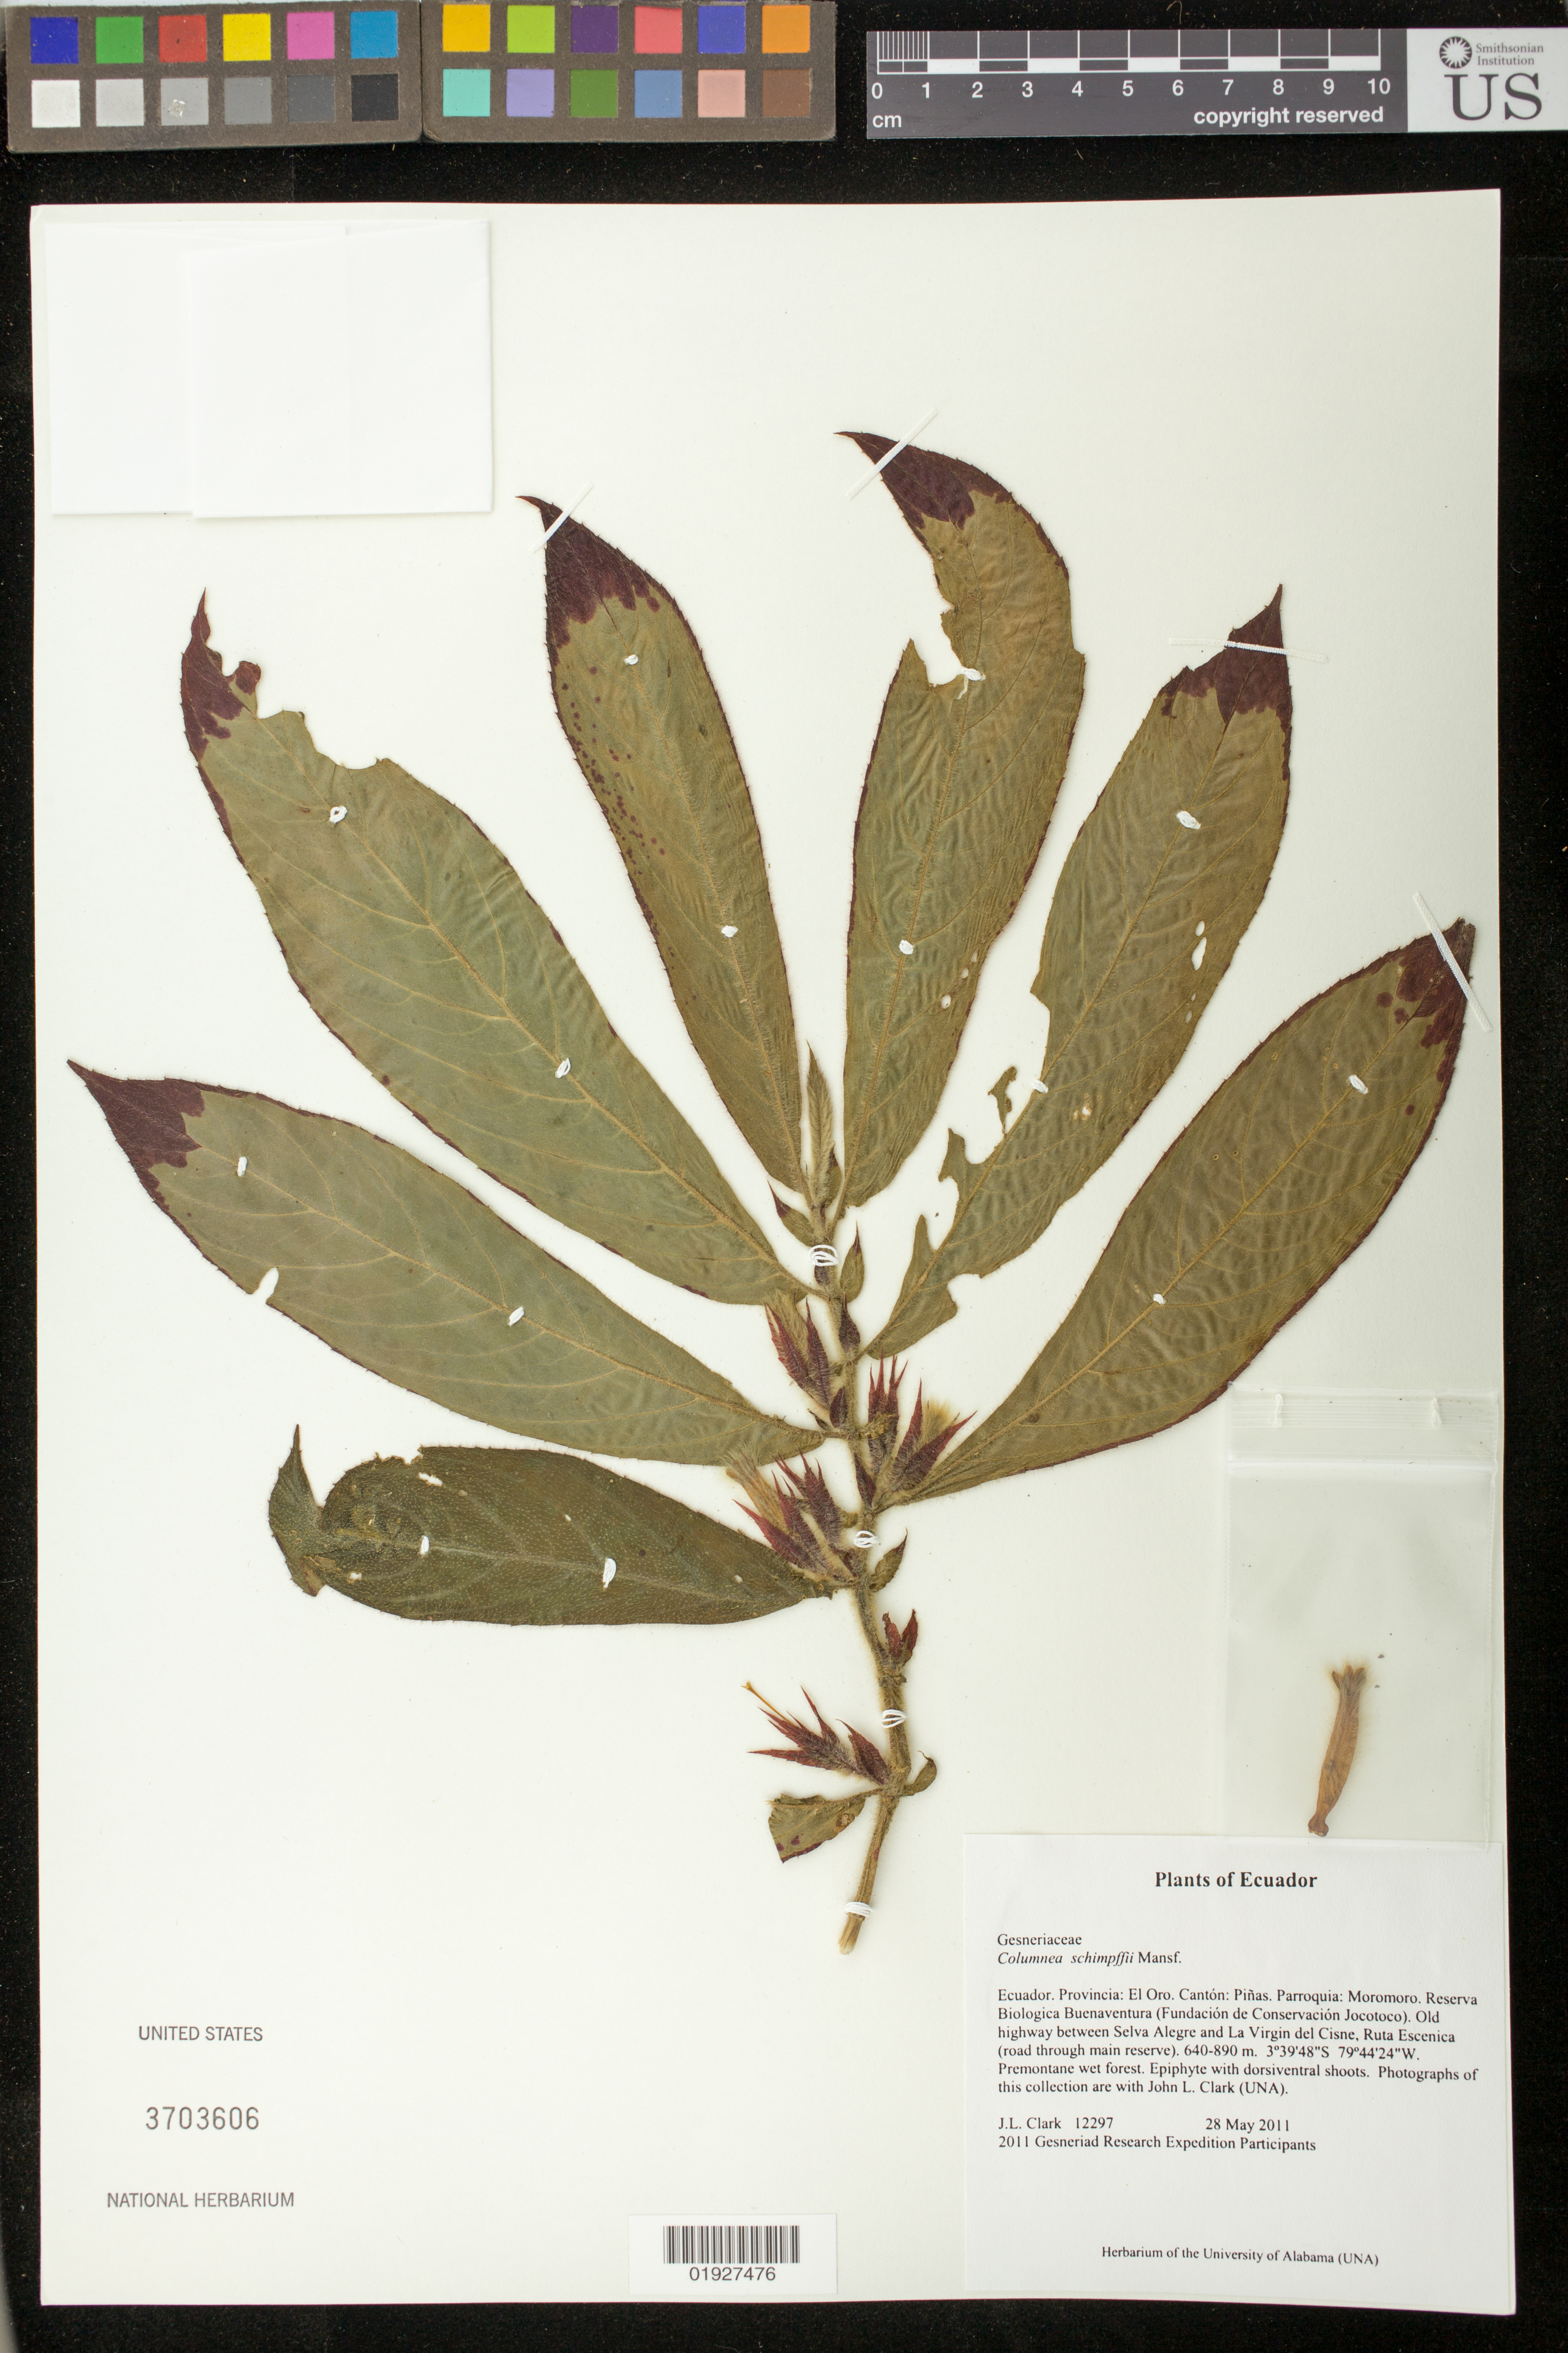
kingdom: Plantae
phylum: Tracheophyta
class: Magnoliopsida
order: Lamiales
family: Gesneriaceae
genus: Columnea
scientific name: Columnea schimpffii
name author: Mansf.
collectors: J. L. Clark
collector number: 12297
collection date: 2011-05-28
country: Ecuador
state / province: El Oro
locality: Provincia: El Oro, Canton: Pinas, Parroquia, Moromoro, Reserva Biologica Buenaventura (Fundacion de Conservacion Jocotoco), Old highway between Selva Alegre and La Virgin del Cisne, Ruta Escenica (road through main reserve).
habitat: Premontane wet forest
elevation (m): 640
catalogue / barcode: US 3703606